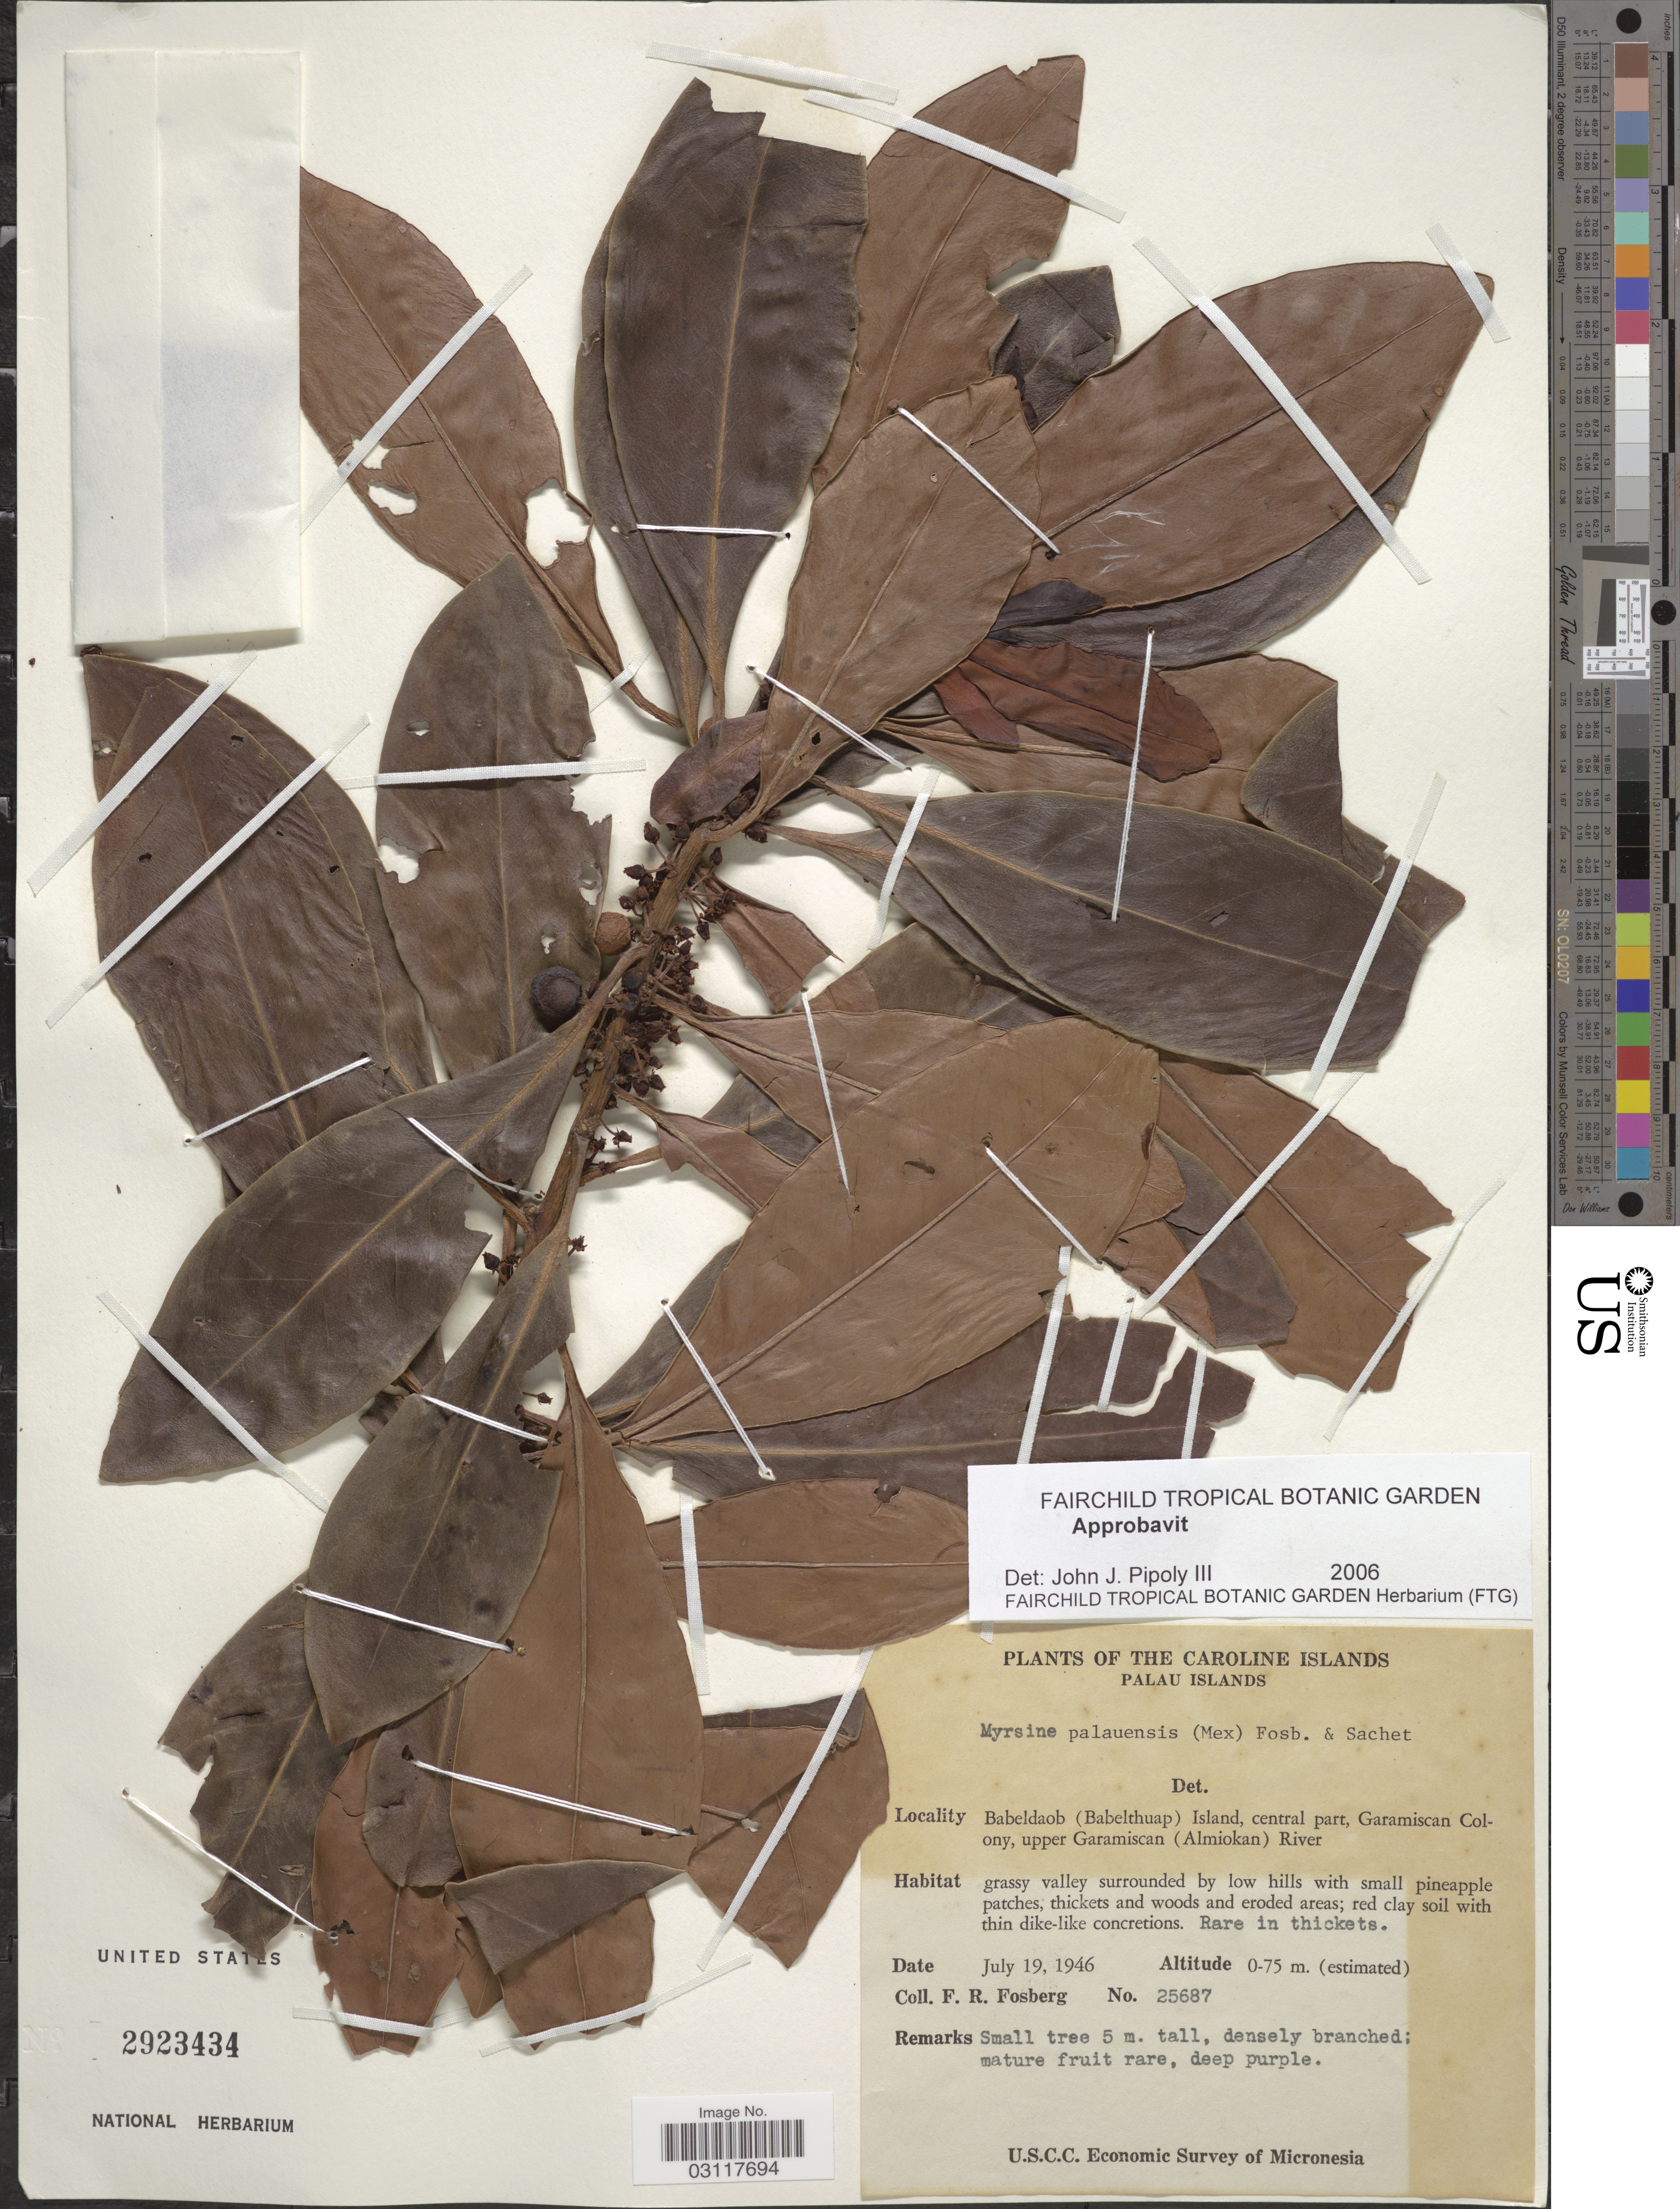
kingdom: Plantae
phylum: Tracheophyta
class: Magnoliopsida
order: Ericales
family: Primulaceae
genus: Myrsine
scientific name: Myrsine palauensis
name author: (Mez) Fosberg & Sachet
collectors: F. R. Fosberg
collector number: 25687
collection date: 1946-07-19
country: Palau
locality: The Caroline Islands, Palau Islands, Babeldaob (Babelthaup) Island, central part, Garamiscan Colony, upper Garamiscan (Almiokan) River.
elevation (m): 0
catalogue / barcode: US 2923434